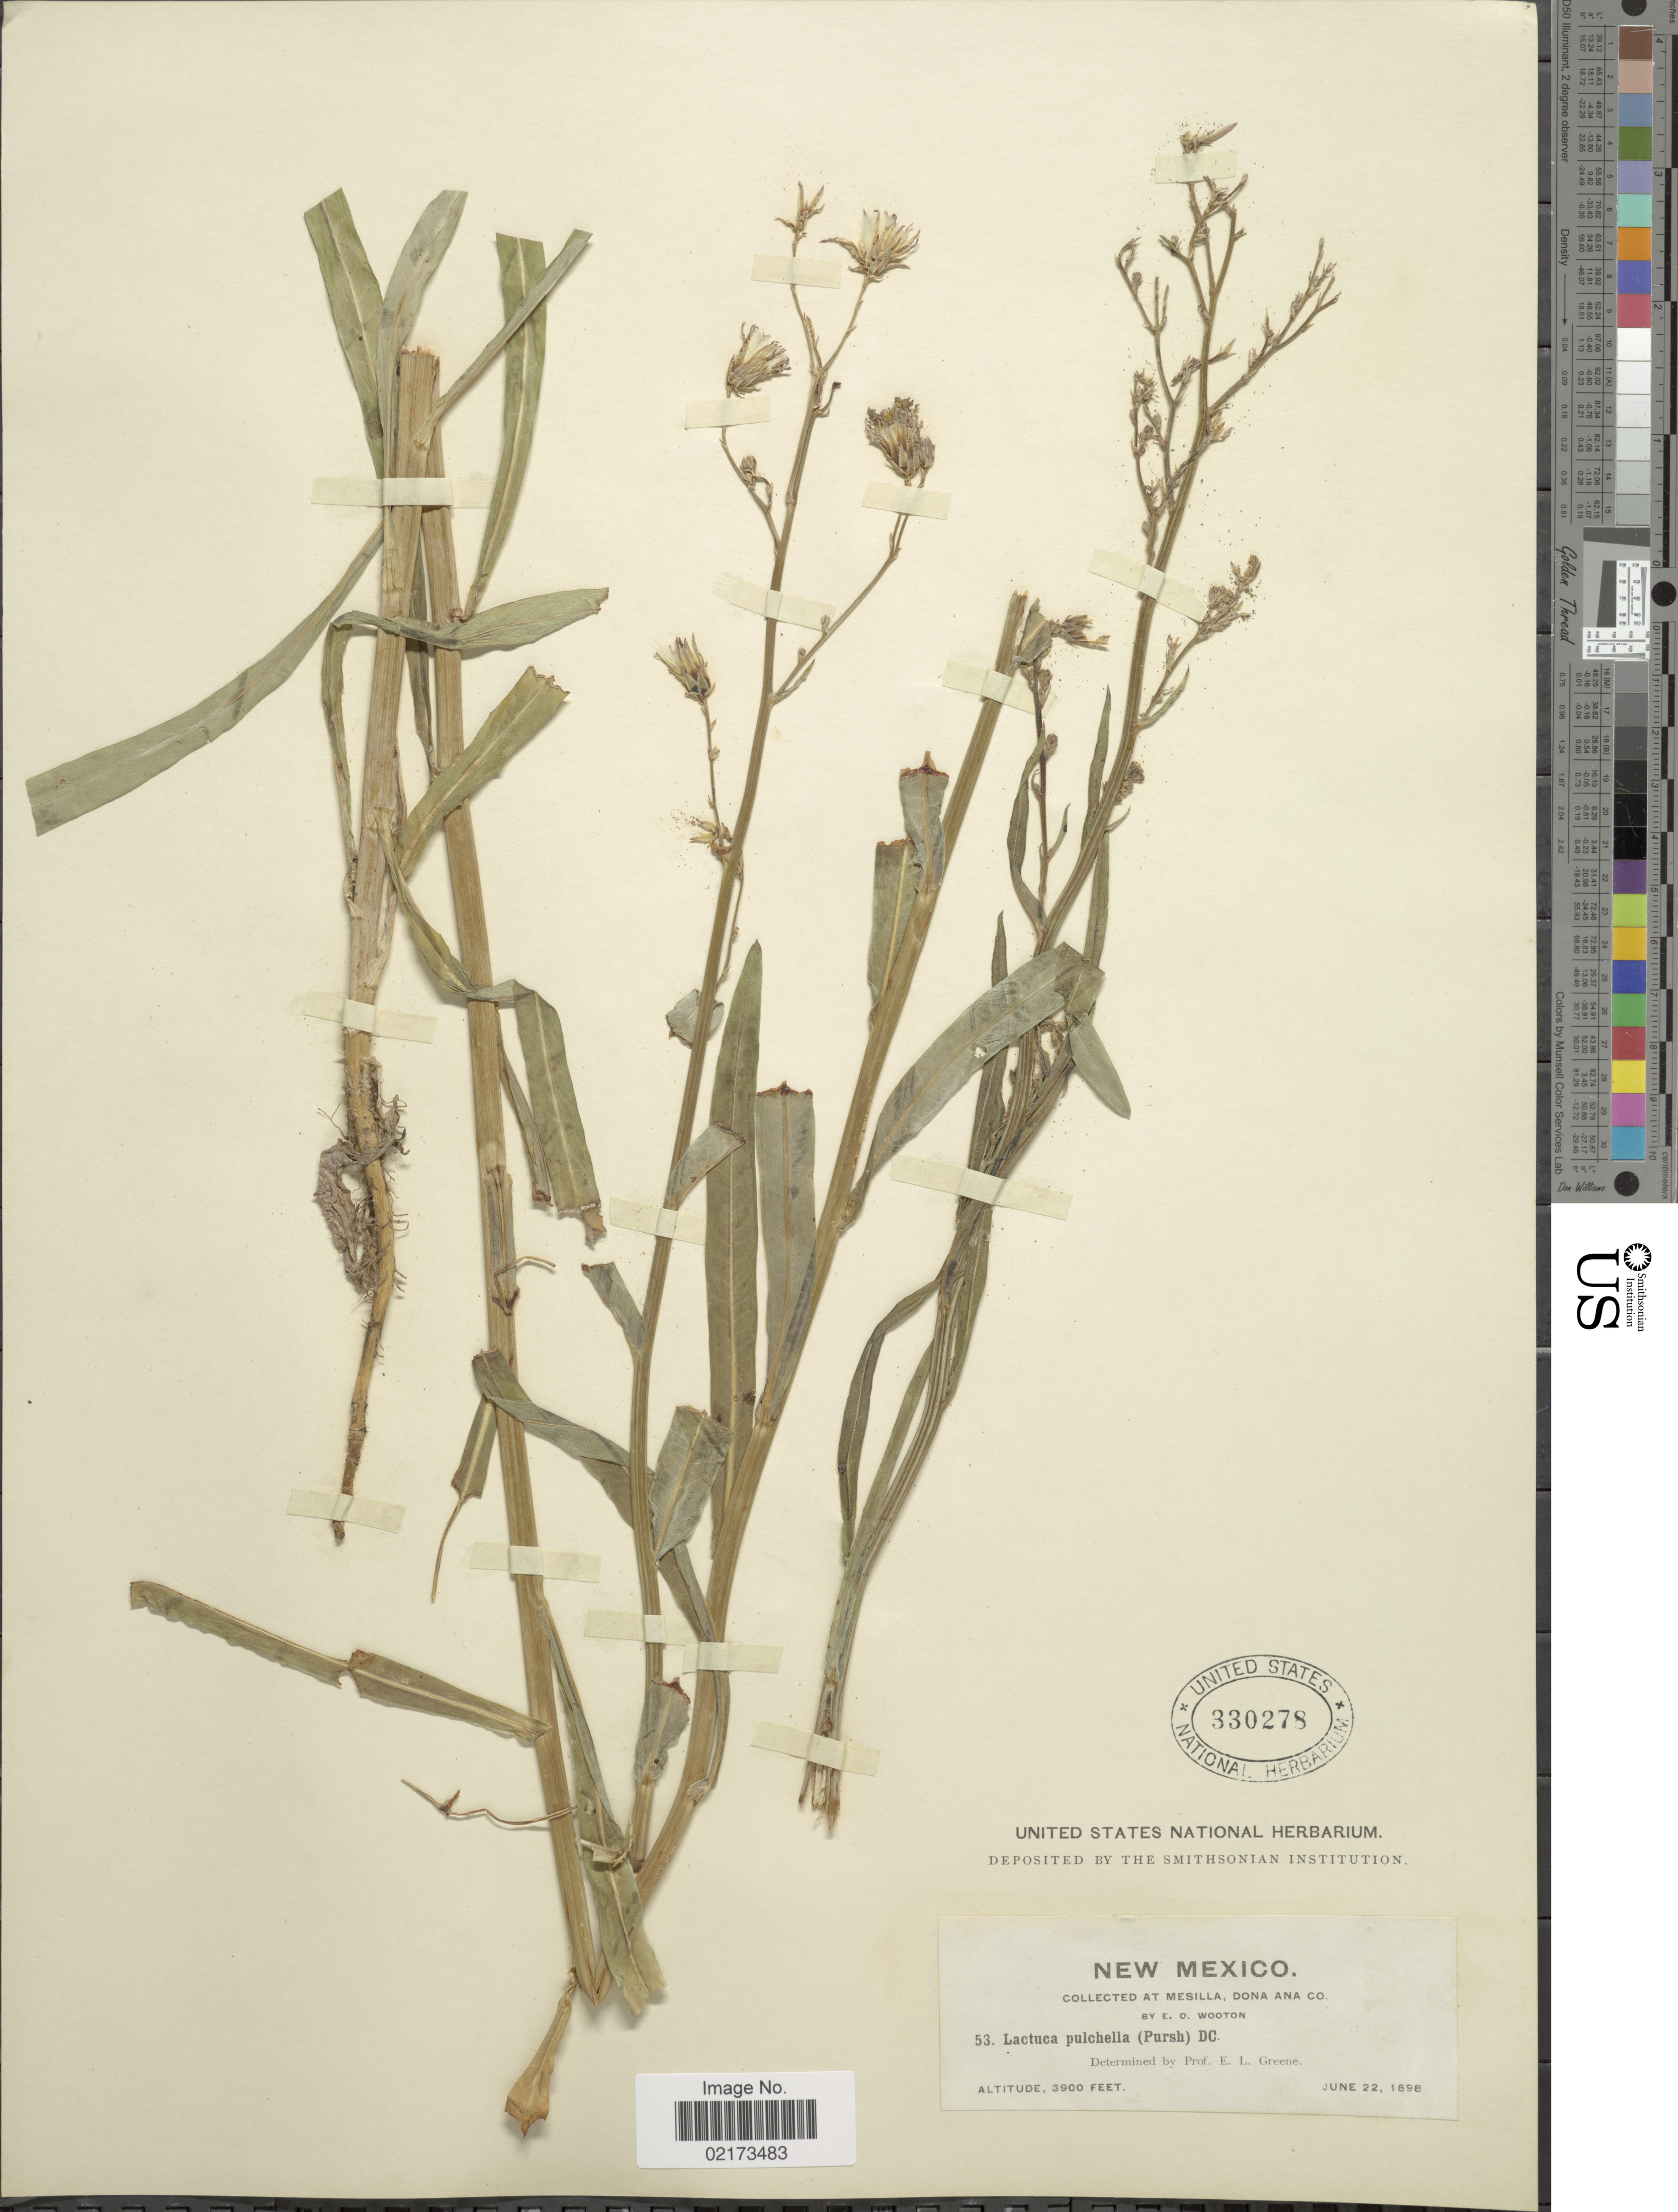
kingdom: Plantae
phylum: Tracheophyta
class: Magnoliopsida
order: Asterales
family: Asteraceae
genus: Lactuca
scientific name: Lactuca tatarica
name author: (L.) C.A. Mey.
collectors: E. O. Wooton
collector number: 53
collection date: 1898-06-22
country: United States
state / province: New Mexico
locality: Mesilla, Dona Ana Co.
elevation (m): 1189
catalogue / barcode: US 330278